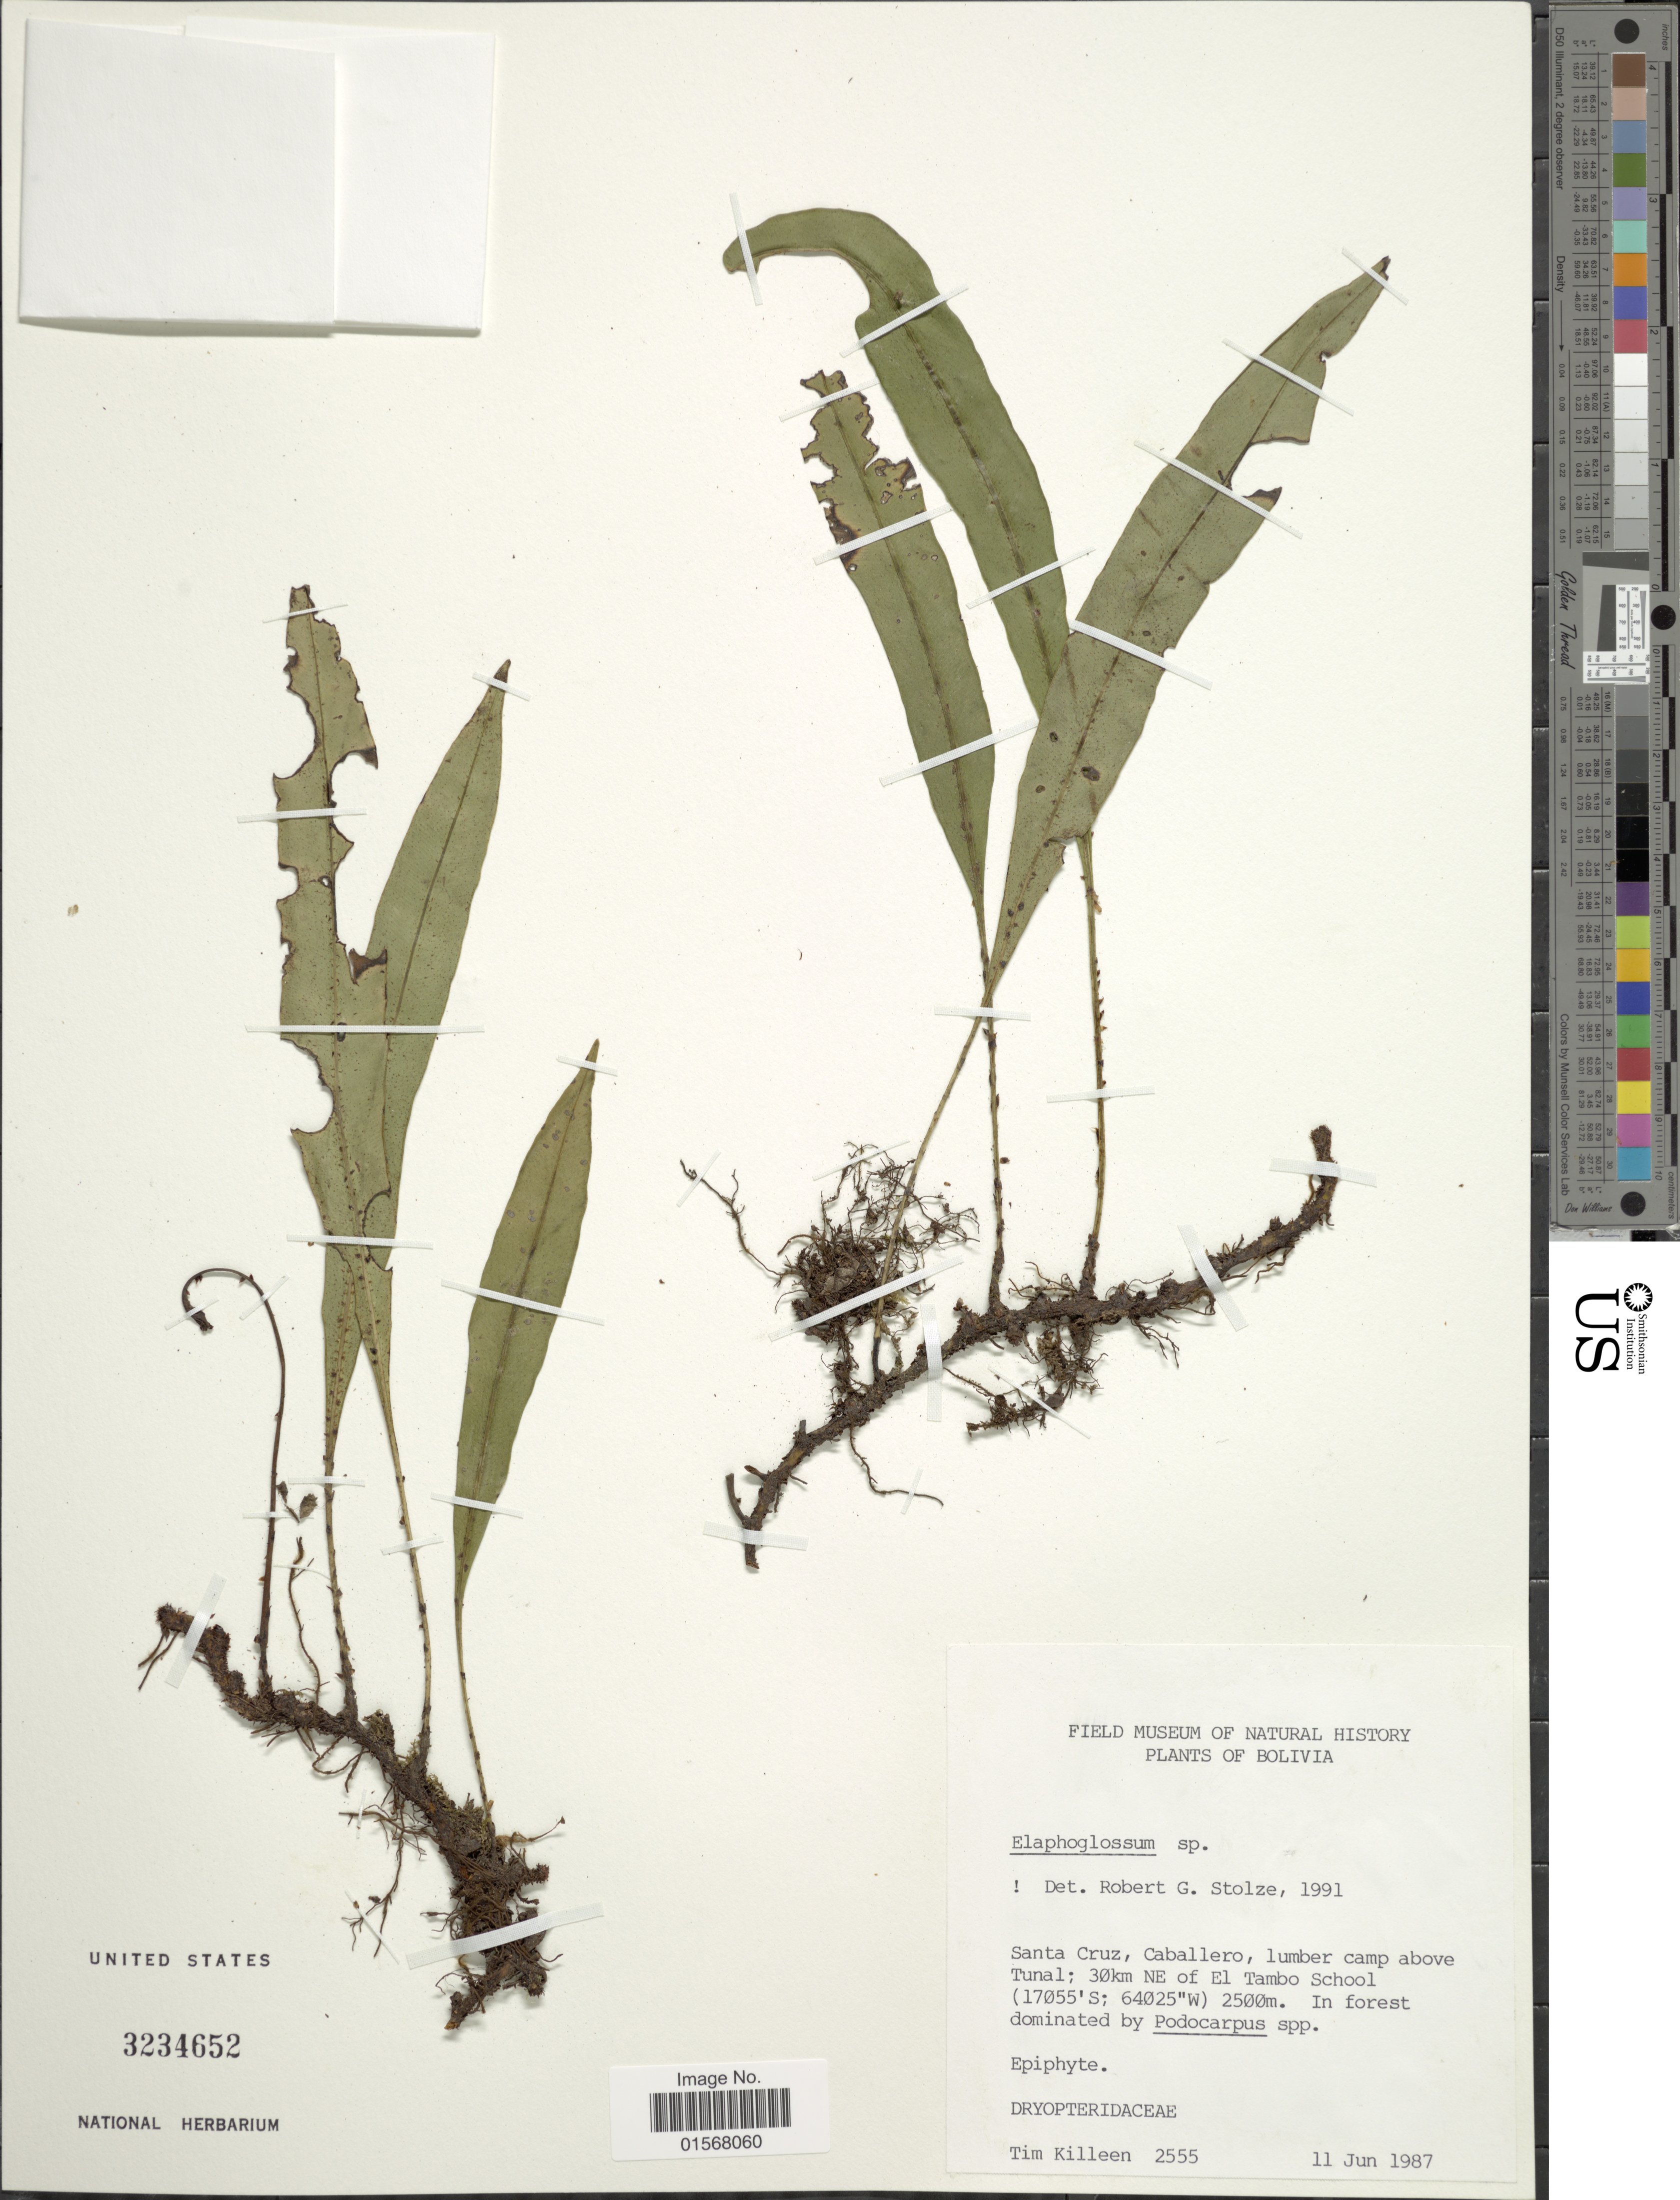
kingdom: Plantae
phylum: Tracheophyta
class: Polypodiopsida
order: Polypodiales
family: Dryopteridaceae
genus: Elaphoglossum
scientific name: Elaphoglossum sp.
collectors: T. J. Killeen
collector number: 2555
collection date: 1987-06-11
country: Bolivia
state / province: Santa Cruz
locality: Santa Cruz, Caballero, lumber camp above Tunal; 30 km NE of El Tambo School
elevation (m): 2500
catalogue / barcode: US 3234652